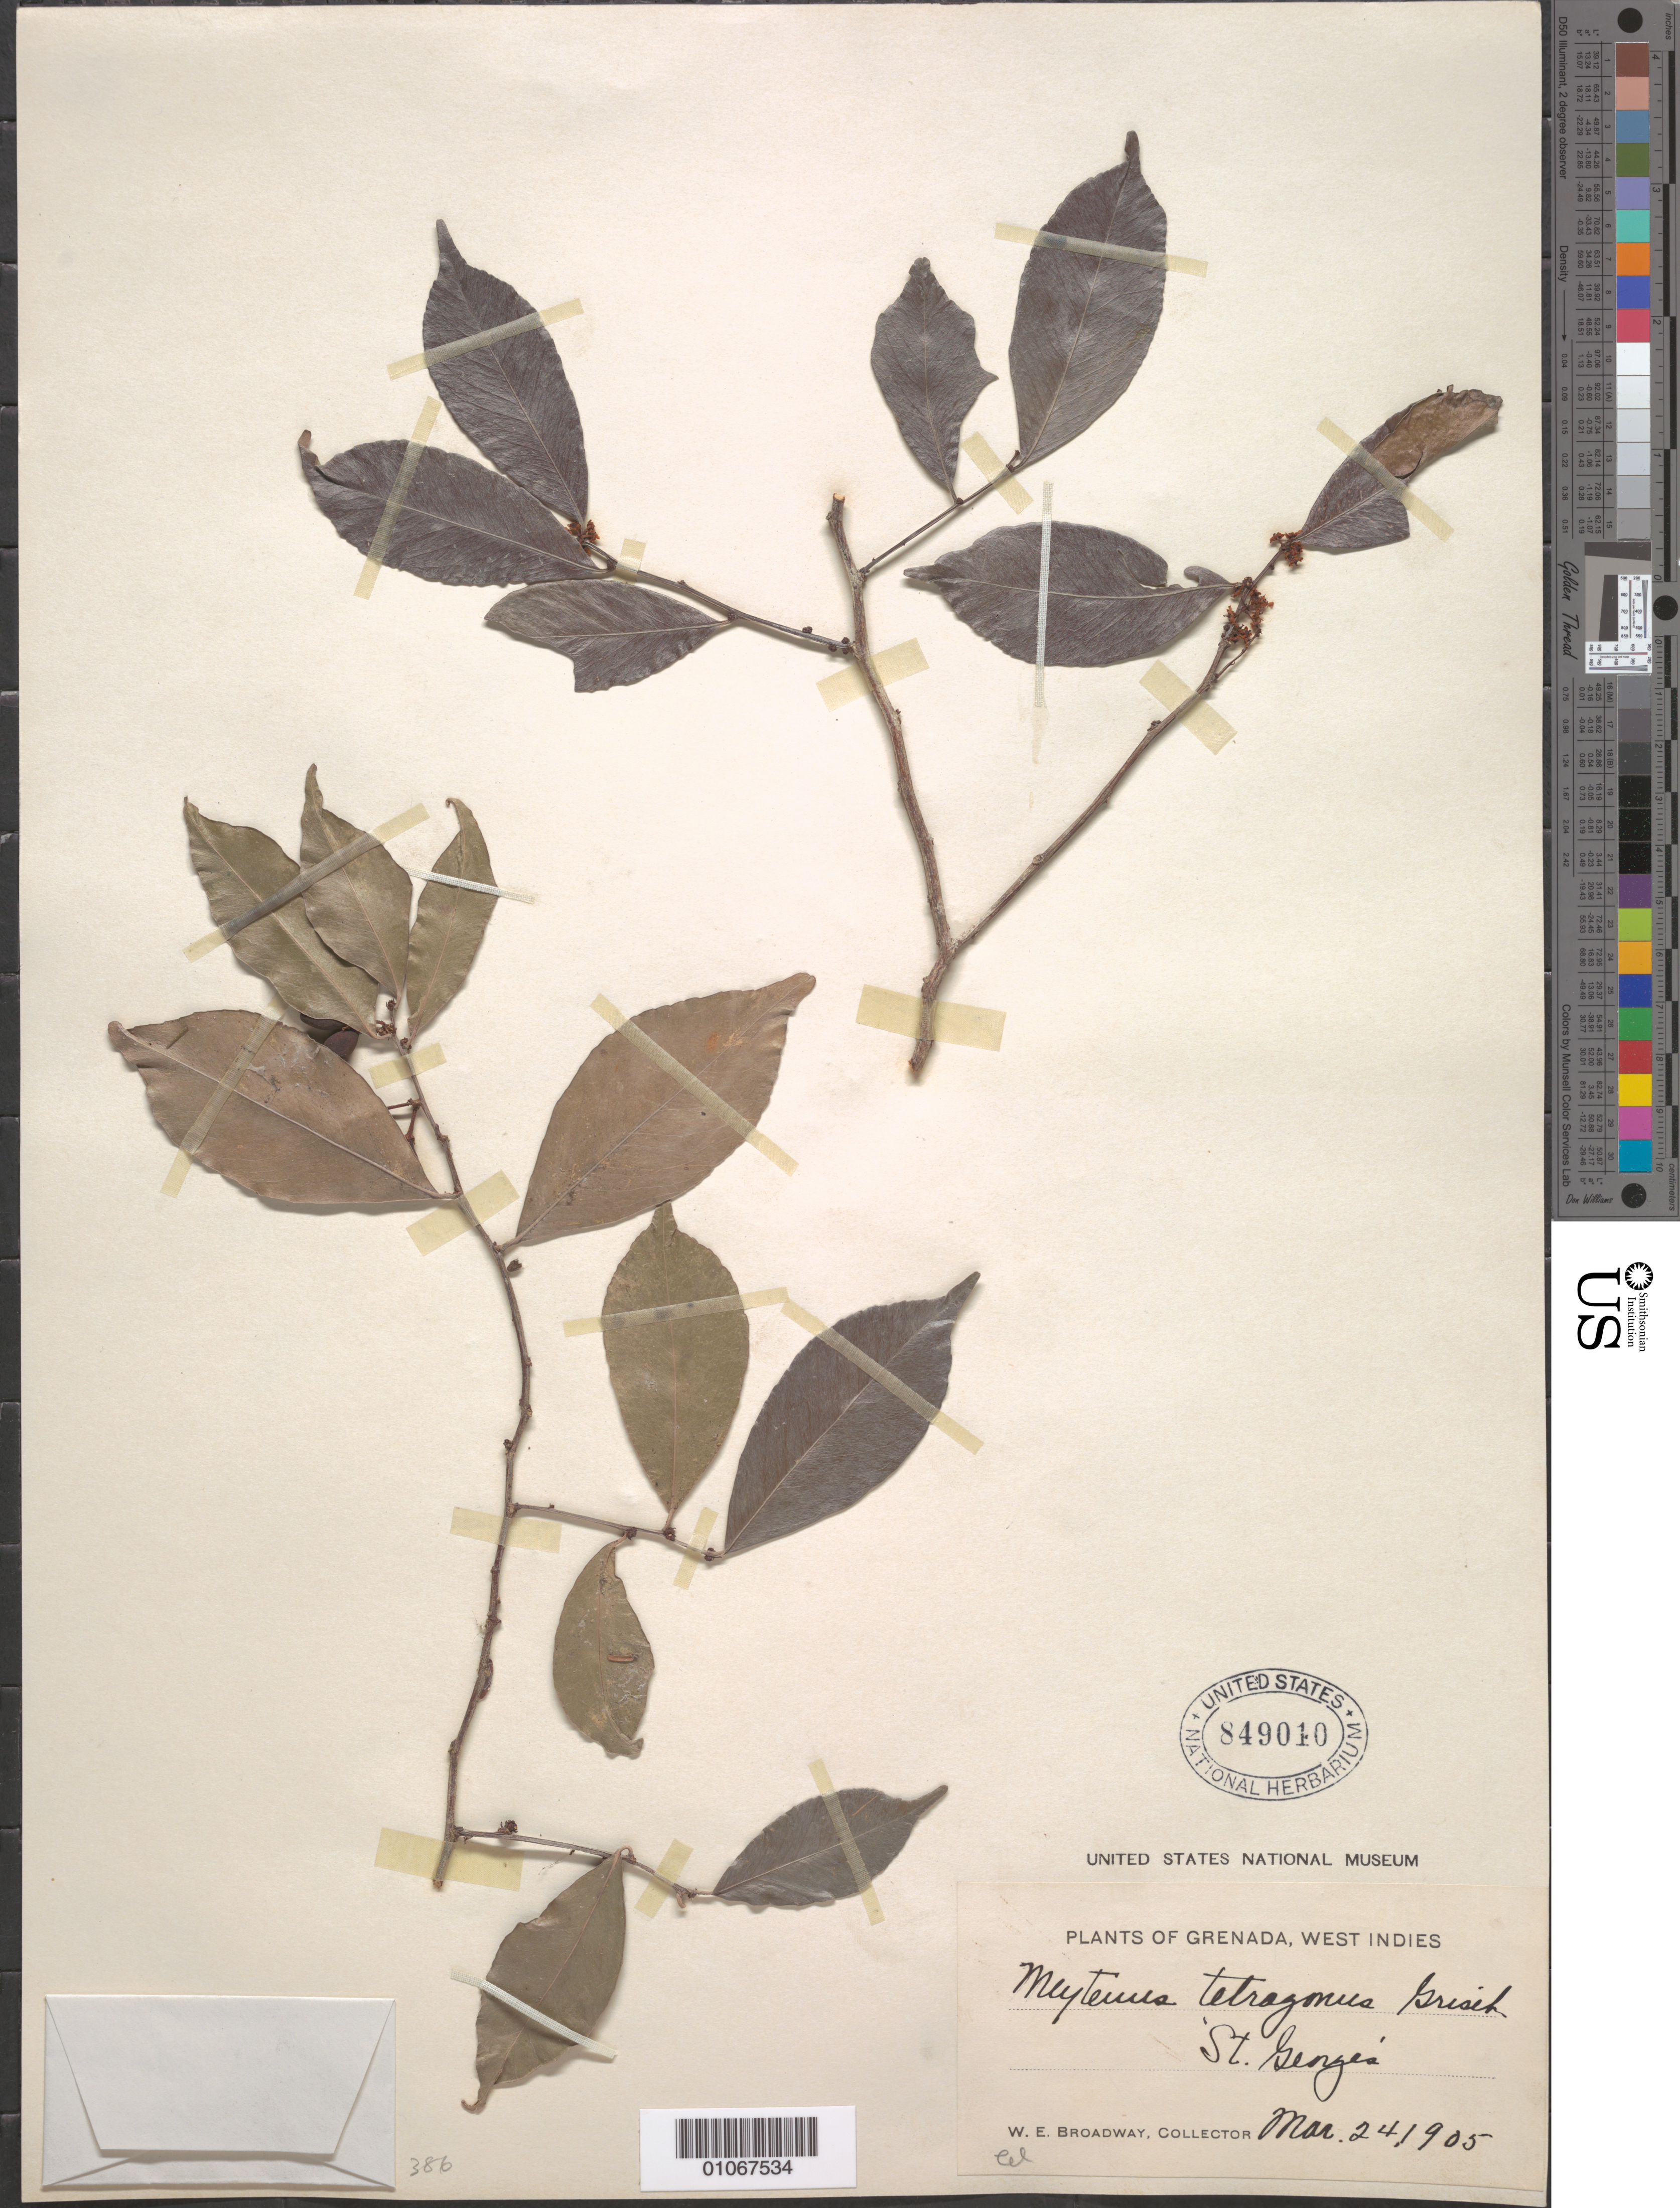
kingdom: Plantae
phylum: Tracheophyta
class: Magnoliopsida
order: Celastrales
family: Celastraceae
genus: Maytenus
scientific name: Maytenus tetragona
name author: Griseb.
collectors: W. E. Broadway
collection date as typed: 24 Mar 1905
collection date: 1905-03-24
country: Grenada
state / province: Saint George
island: Grenada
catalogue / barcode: US 849010